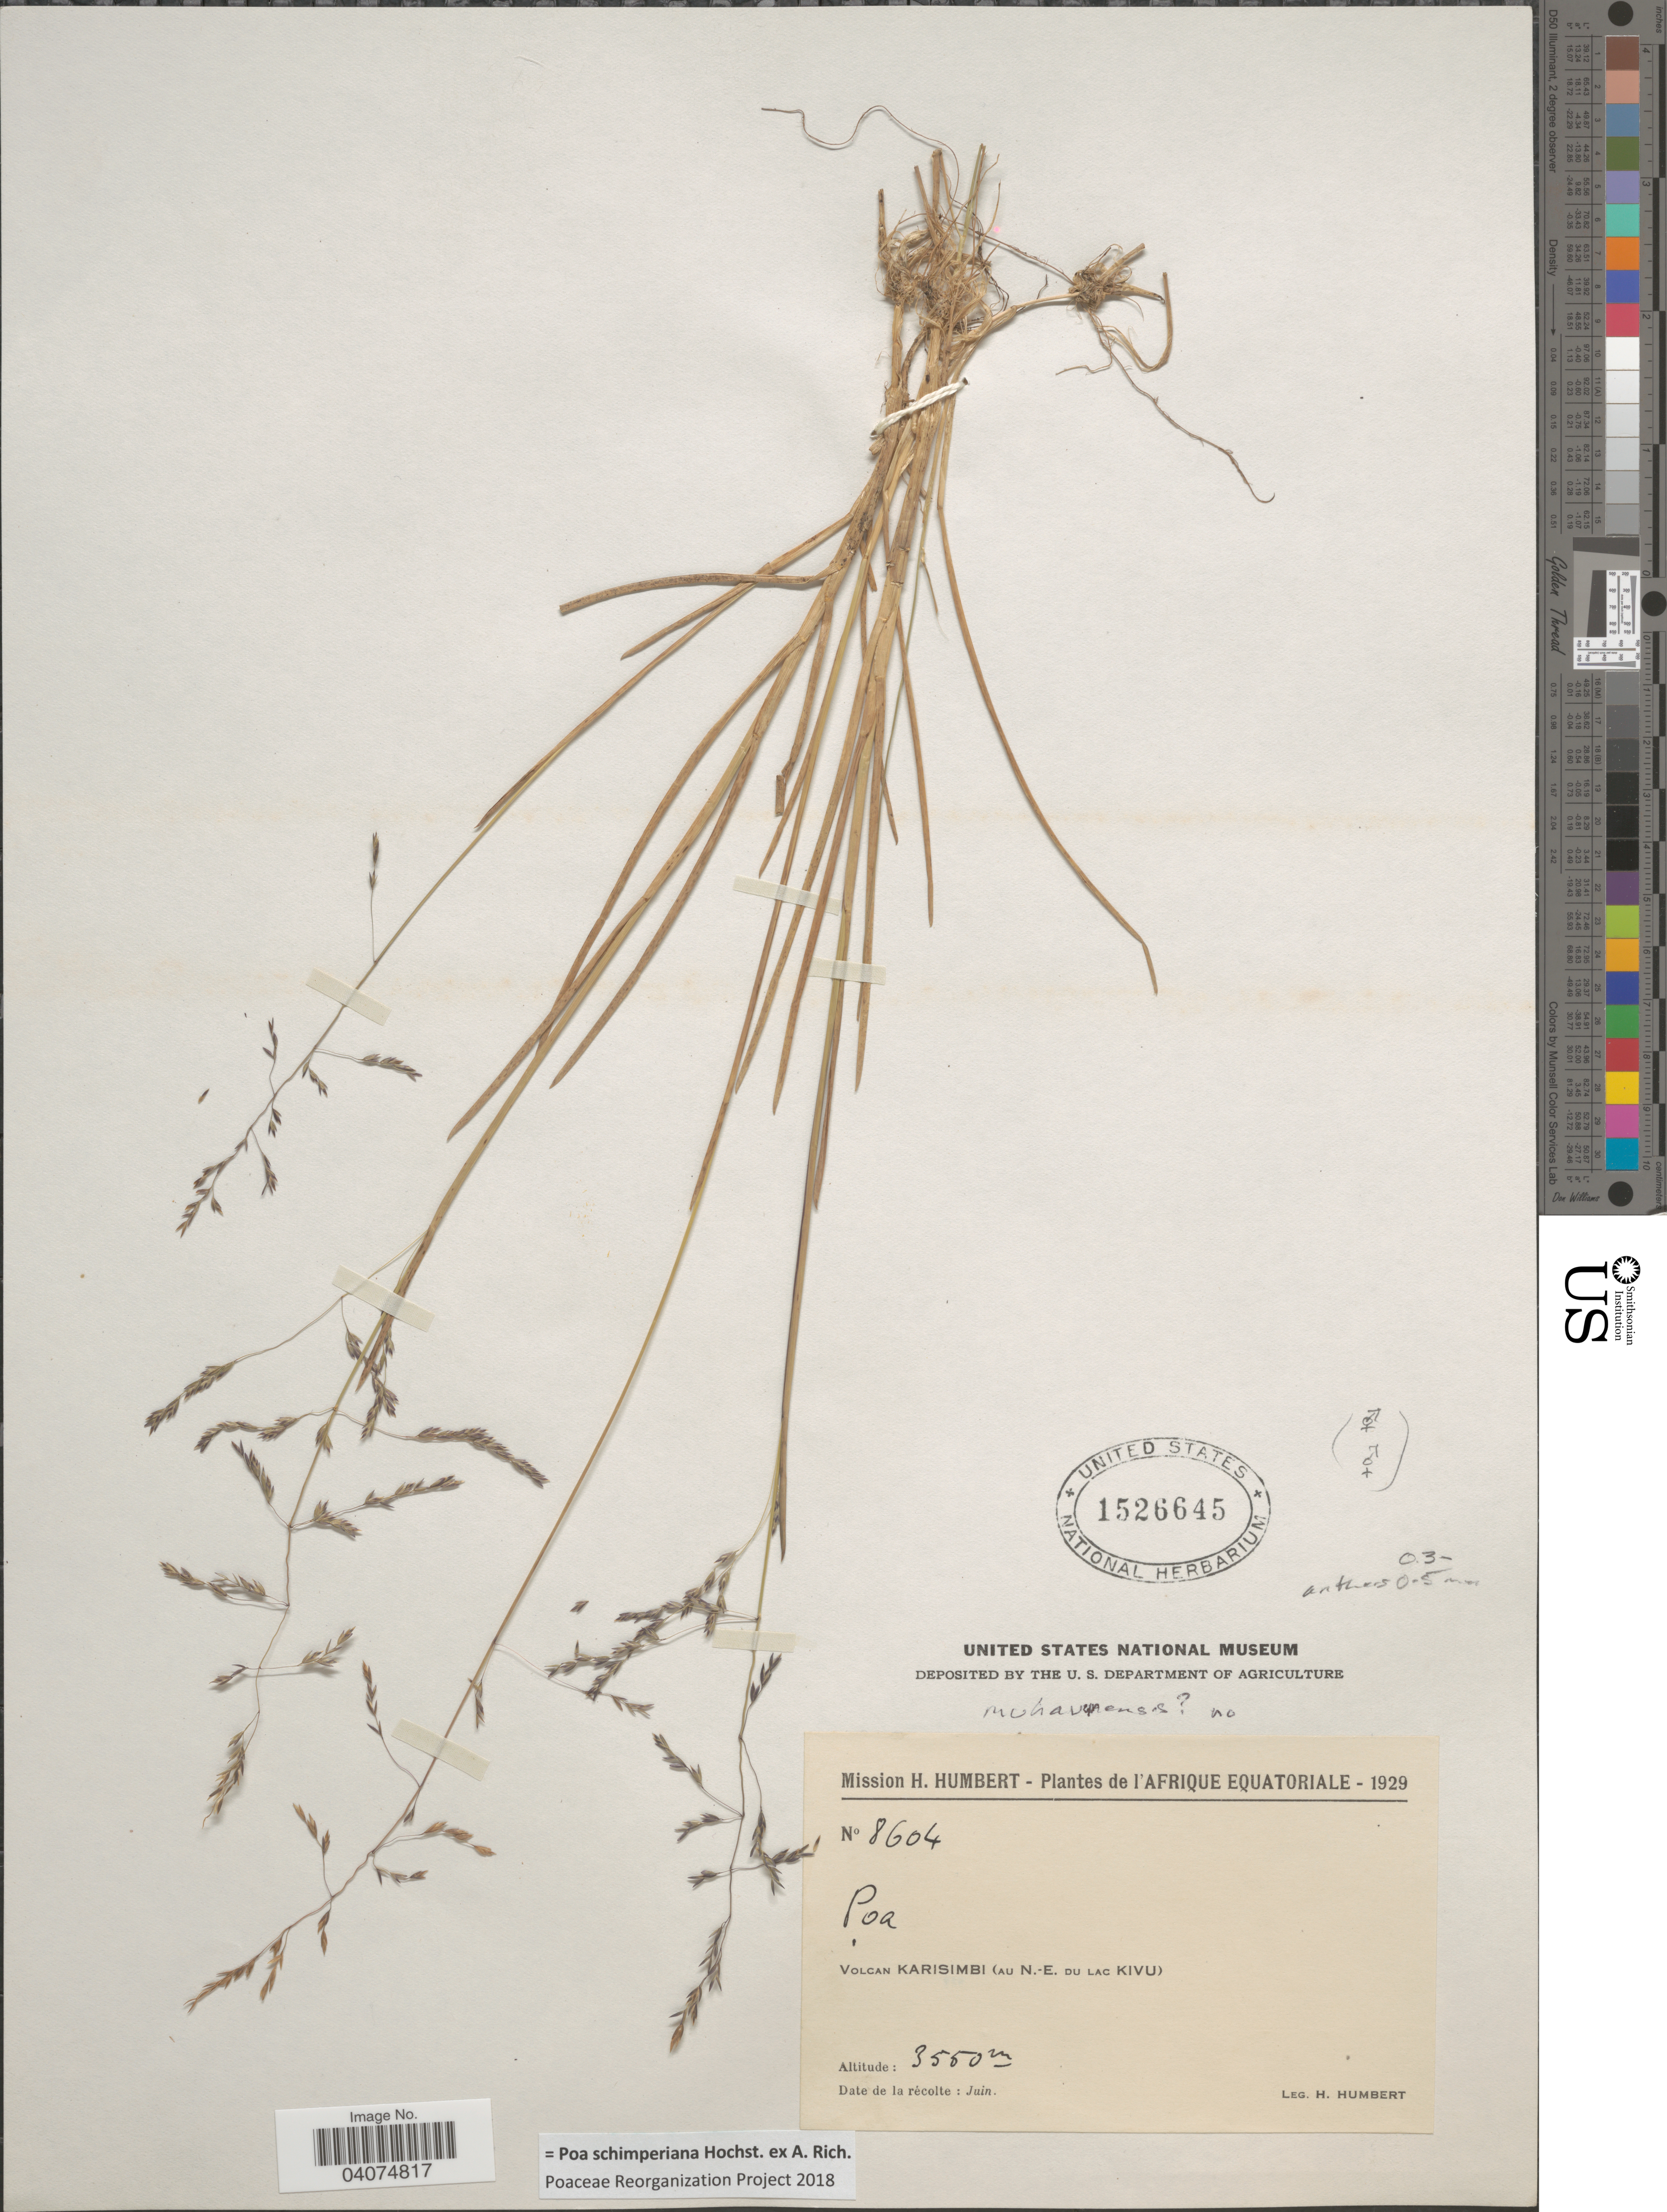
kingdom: Plantae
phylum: Tracheophyta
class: Liliopsida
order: Poales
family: Poaceae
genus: Poa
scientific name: Poa muhavurensis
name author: C.E. Hubb.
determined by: Soreng, Robert J., Research Associate (BOT), Smithsonian Institution - National Museum of Natural History (UNITED STATES)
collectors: H. Humbert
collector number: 8604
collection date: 1929-06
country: Congo, Democratic Republic of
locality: Afrique Equatoriale. Volcan Karisimbi (au N.-E. du lac Kivu).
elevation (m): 3550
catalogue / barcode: US 1526645